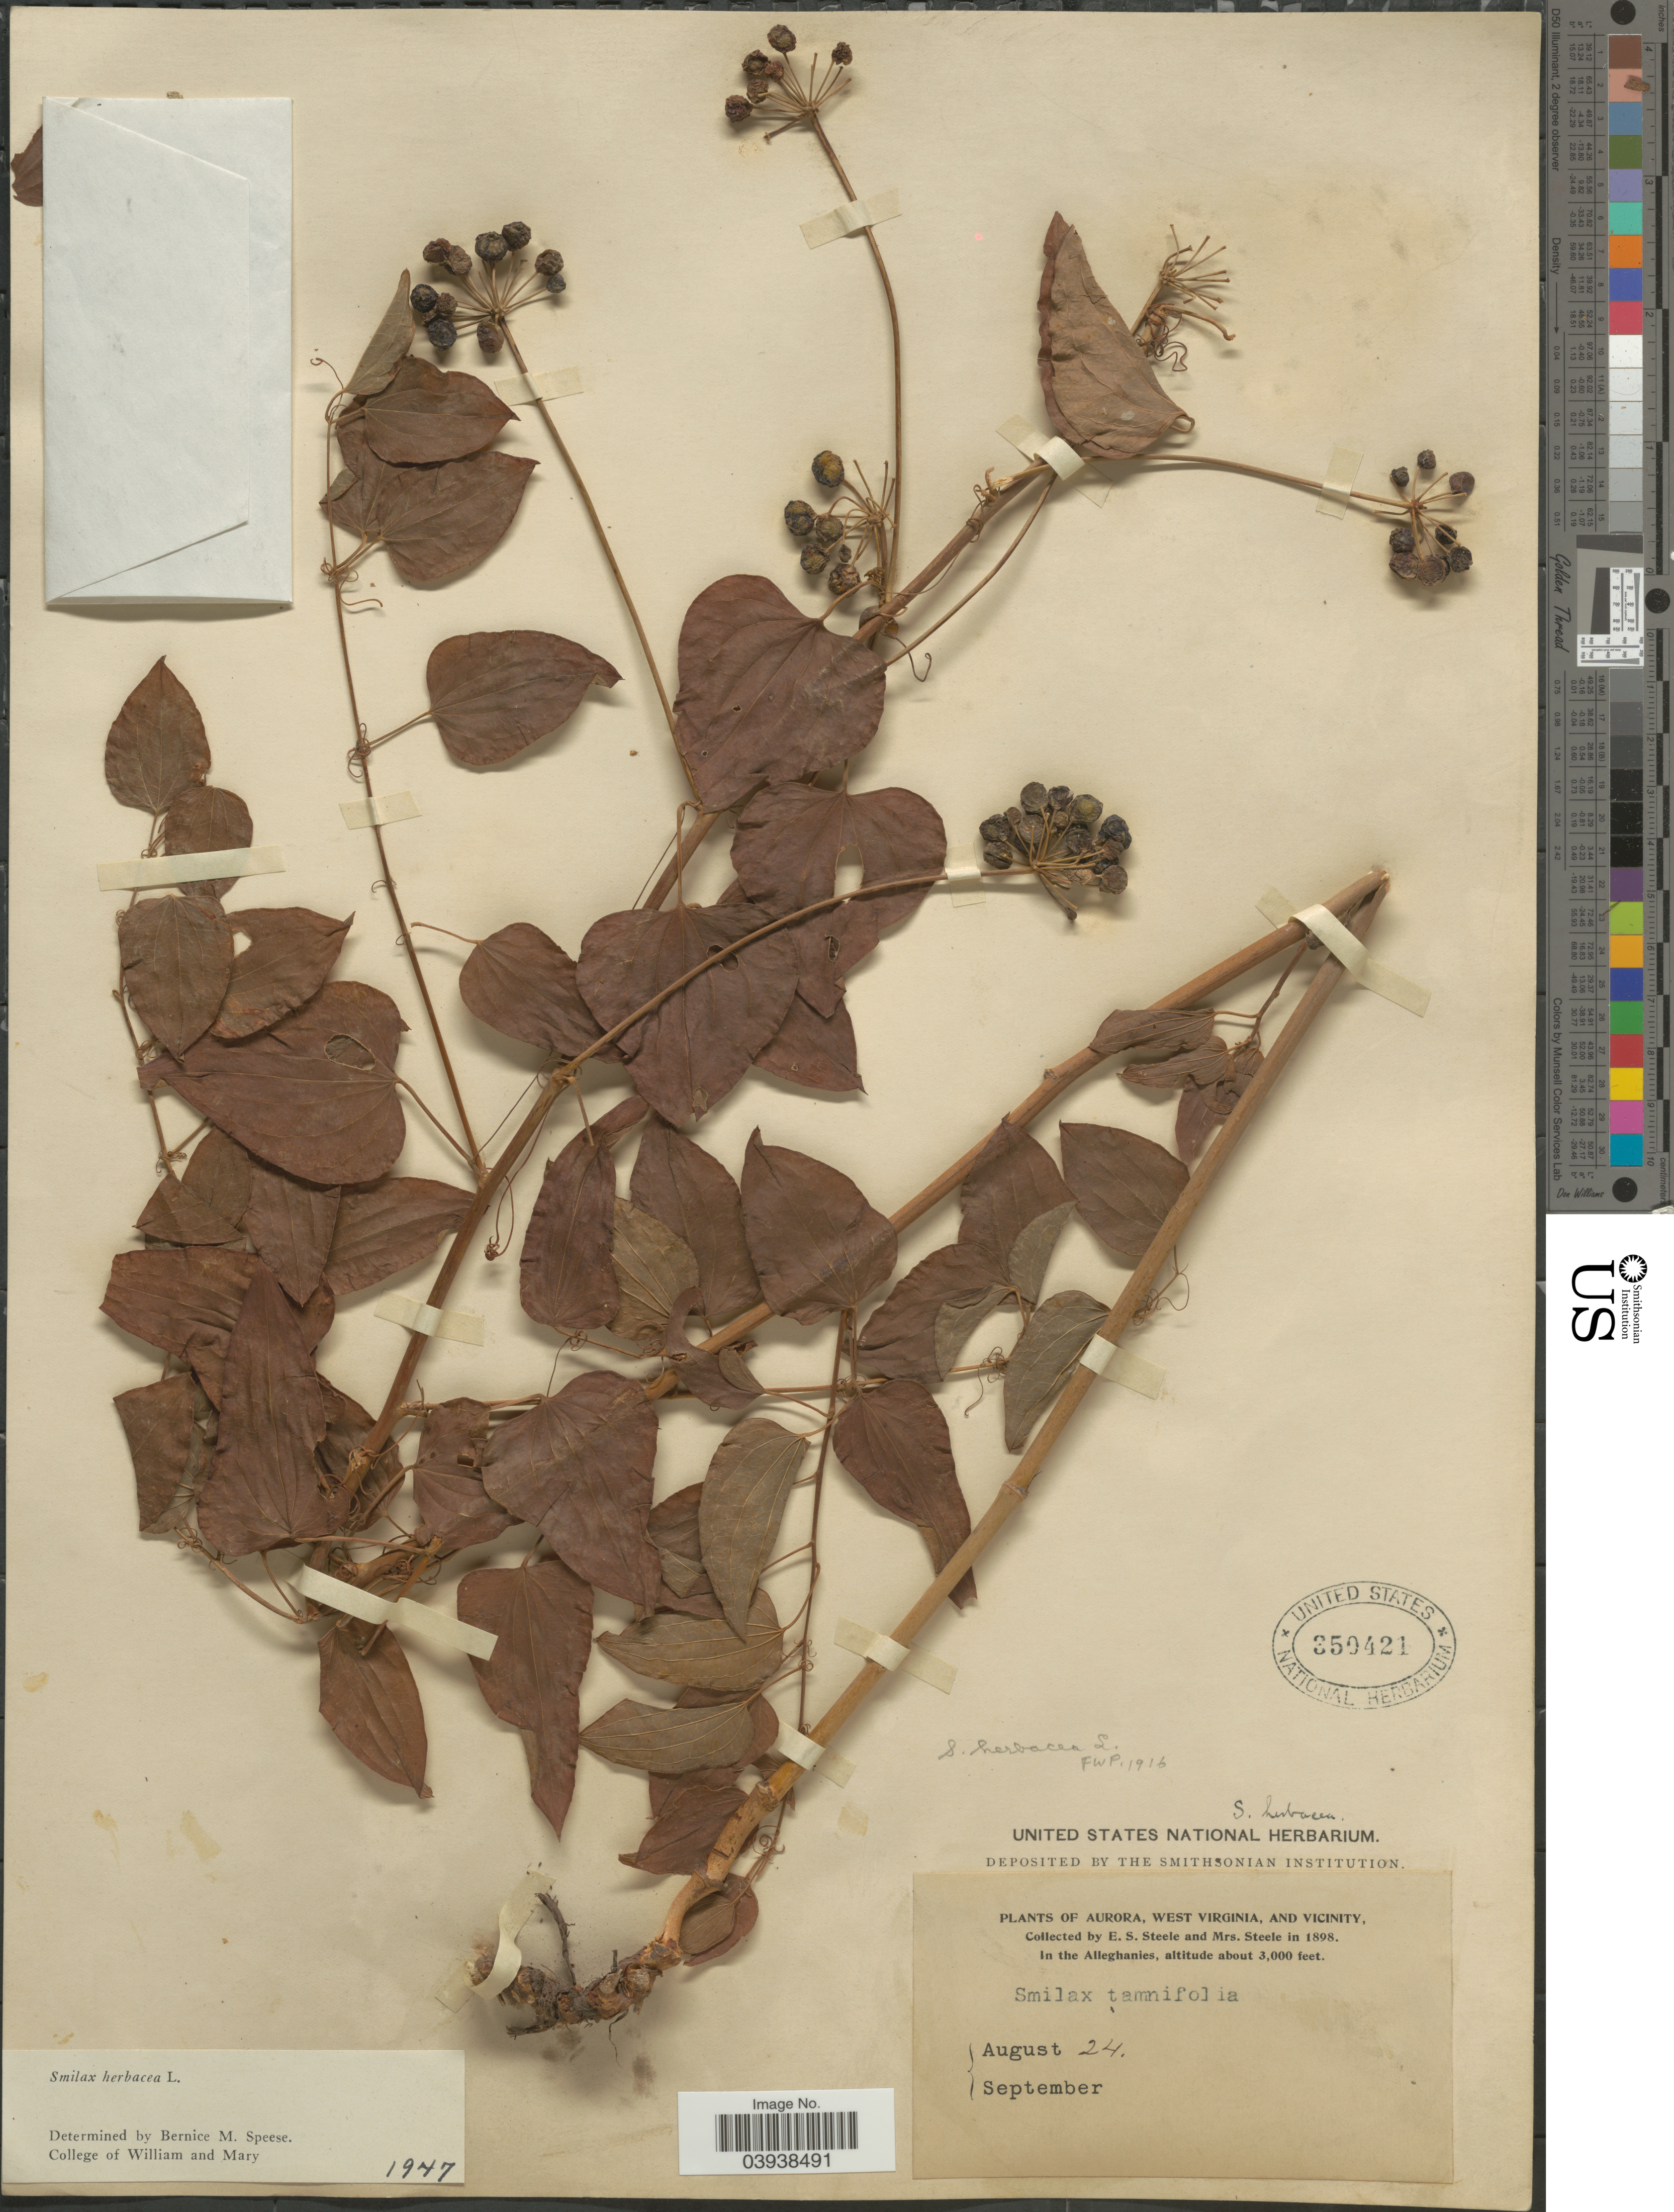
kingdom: Plantae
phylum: Tracheophyta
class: Liliopsida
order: Liliales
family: Smilacaceae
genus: Smilax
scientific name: Smilax herbacea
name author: L.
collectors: E. Steele & Mrs. E. S. Steele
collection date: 1898-08-24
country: United States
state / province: West Virginia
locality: Aurora and vicinity. In the Alleghanies.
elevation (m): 914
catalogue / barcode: US 350421